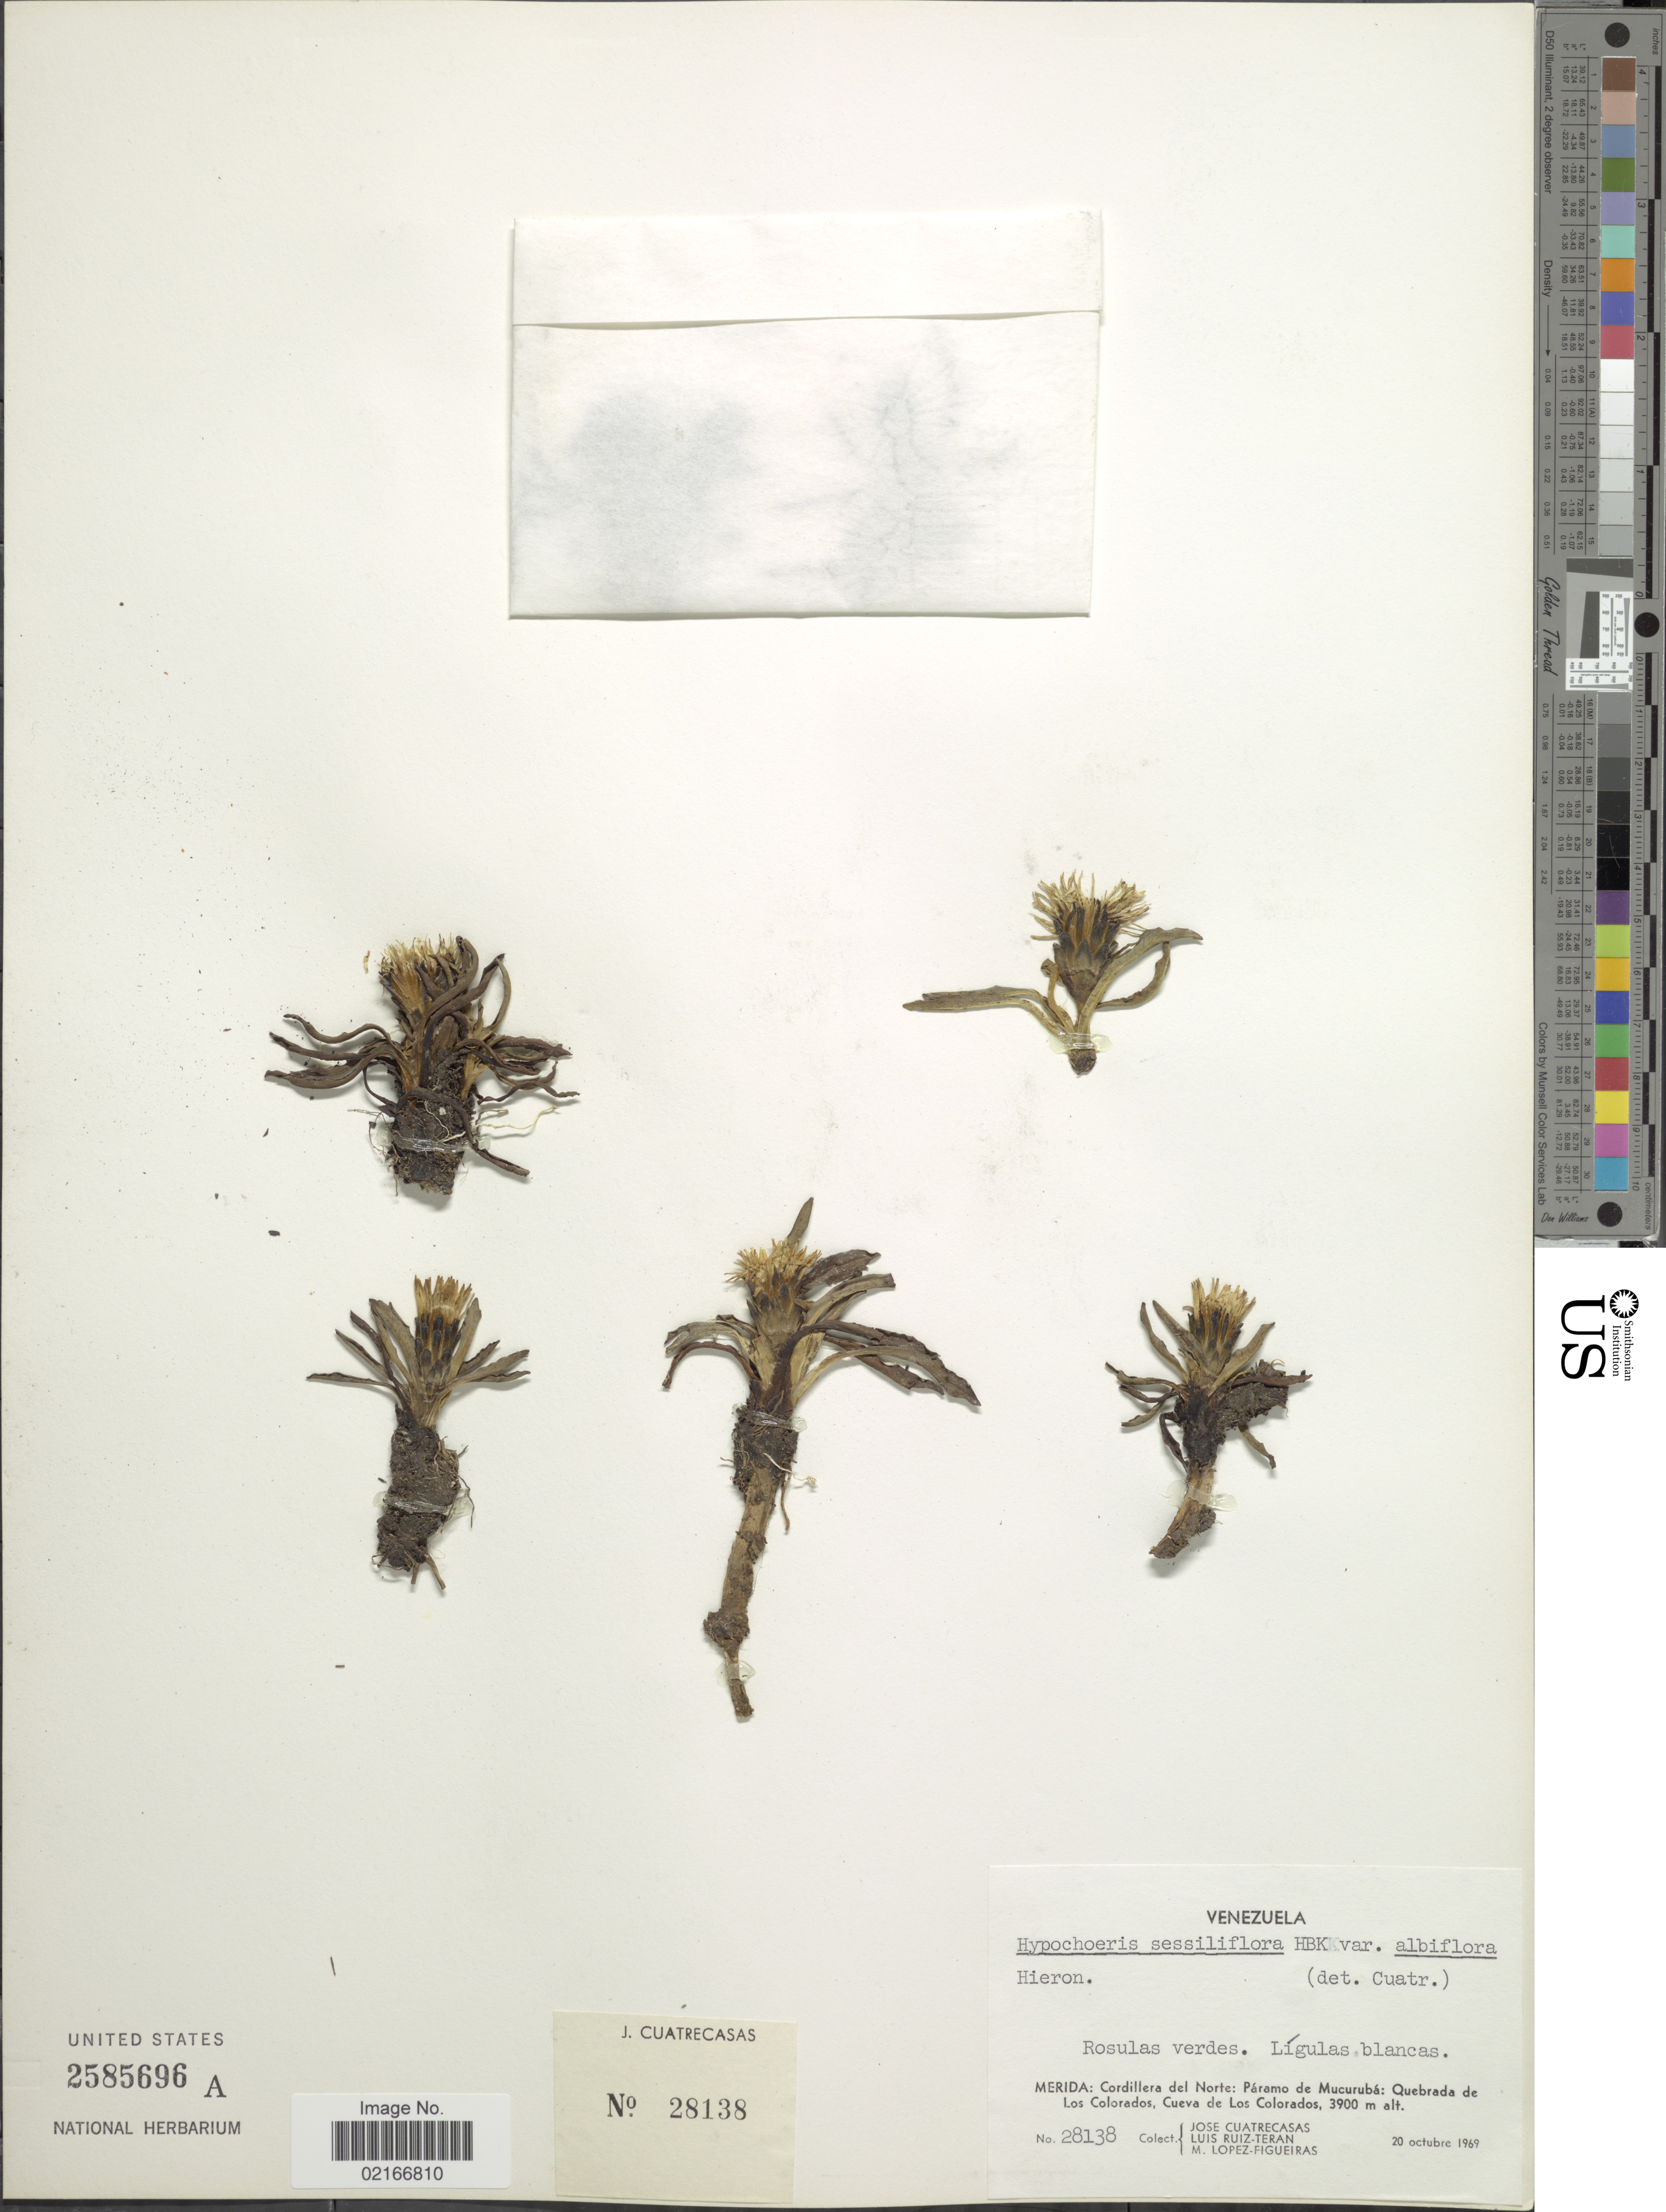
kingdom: Plantae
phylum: Tracheophyta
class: Magnoliopsida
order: Asterales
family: Asteraceae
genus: Hypochaeris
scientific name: Hypochaeris sessiliflora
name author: Kunth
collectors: J. Cuatrecasas, L. E. Ruíz-Terán & M. López Figueiras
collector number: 28138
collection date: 1969-10-20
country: Venezuela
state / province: Mérida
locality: Cordillera del Norte: Páramo de Mucurubá: Quebrada de Los Colorados, Cueva de Los Colorados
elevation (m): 3900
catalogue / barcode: US 2585696A